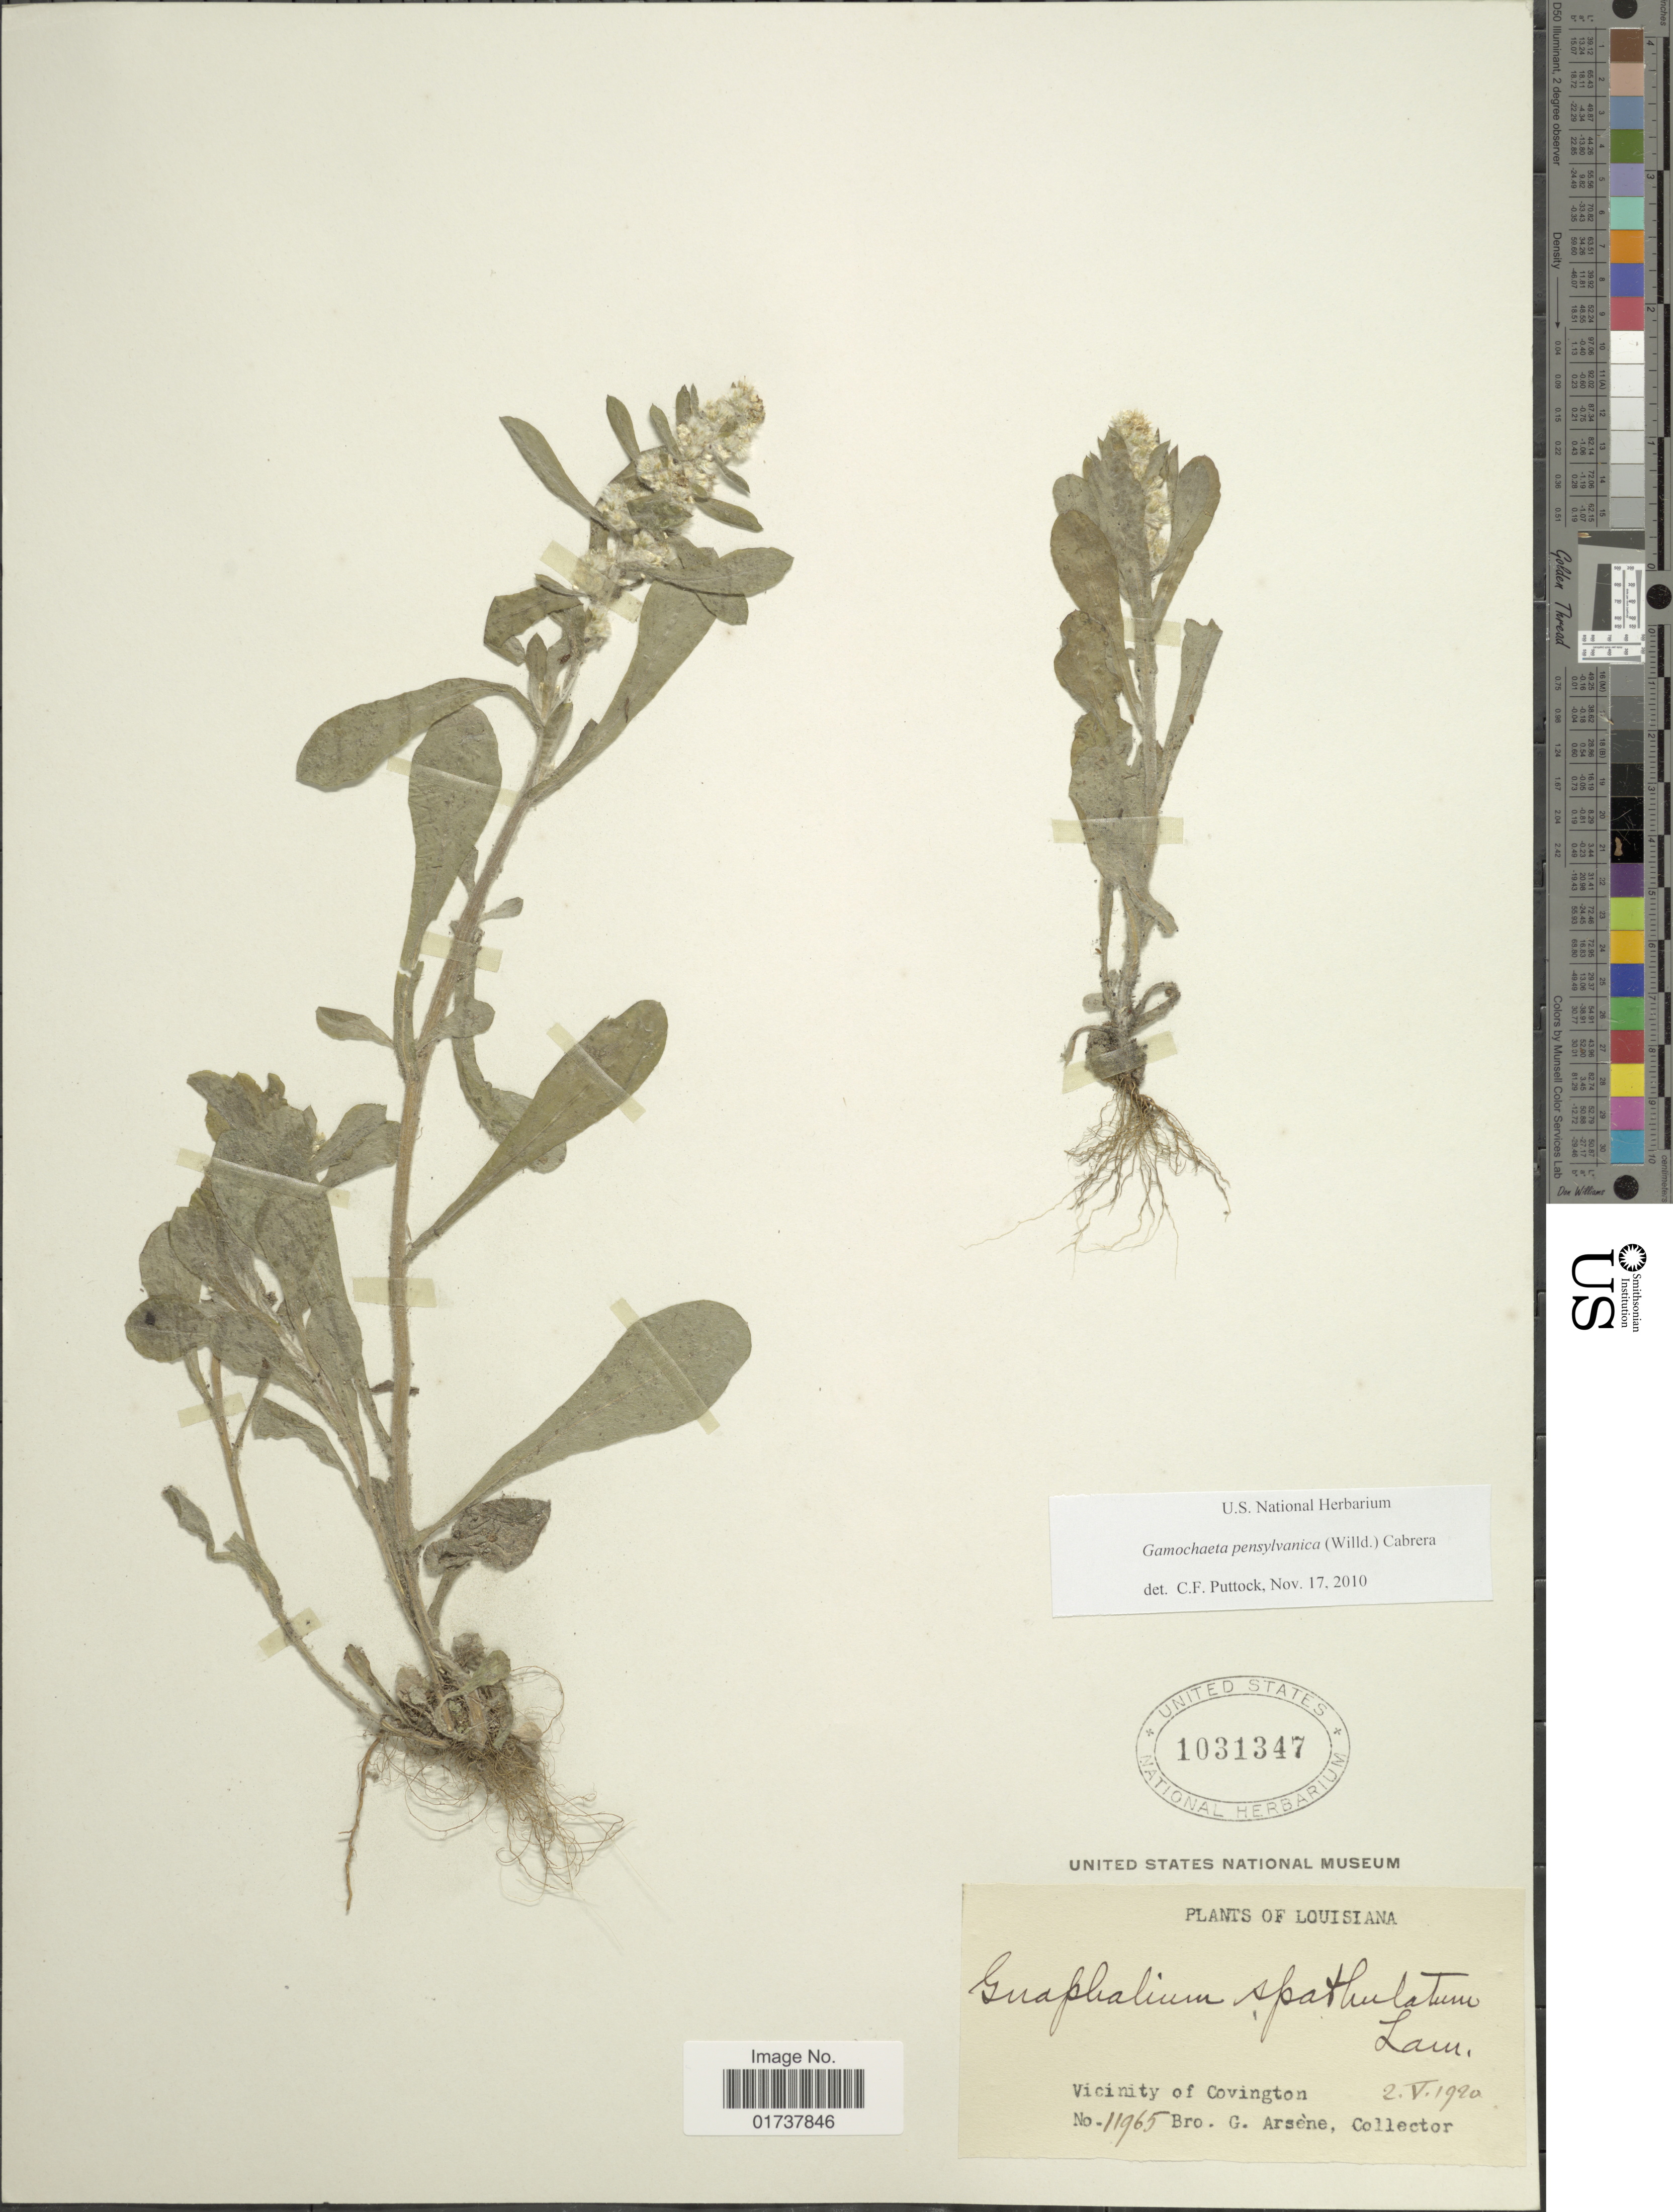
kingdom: Plantae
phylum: Tracheophyta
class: Magnoliopsida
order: Asterales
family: Asteraceae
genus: Gamochaeta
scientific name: Gamochaeta pensylvanica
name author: (Willd.) Cabrera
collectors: Bro. G. Arsène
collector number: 11965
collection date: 1920-05-02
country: United States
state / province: Louisiana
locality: Vicinity of Covington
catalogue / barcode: US 1031347